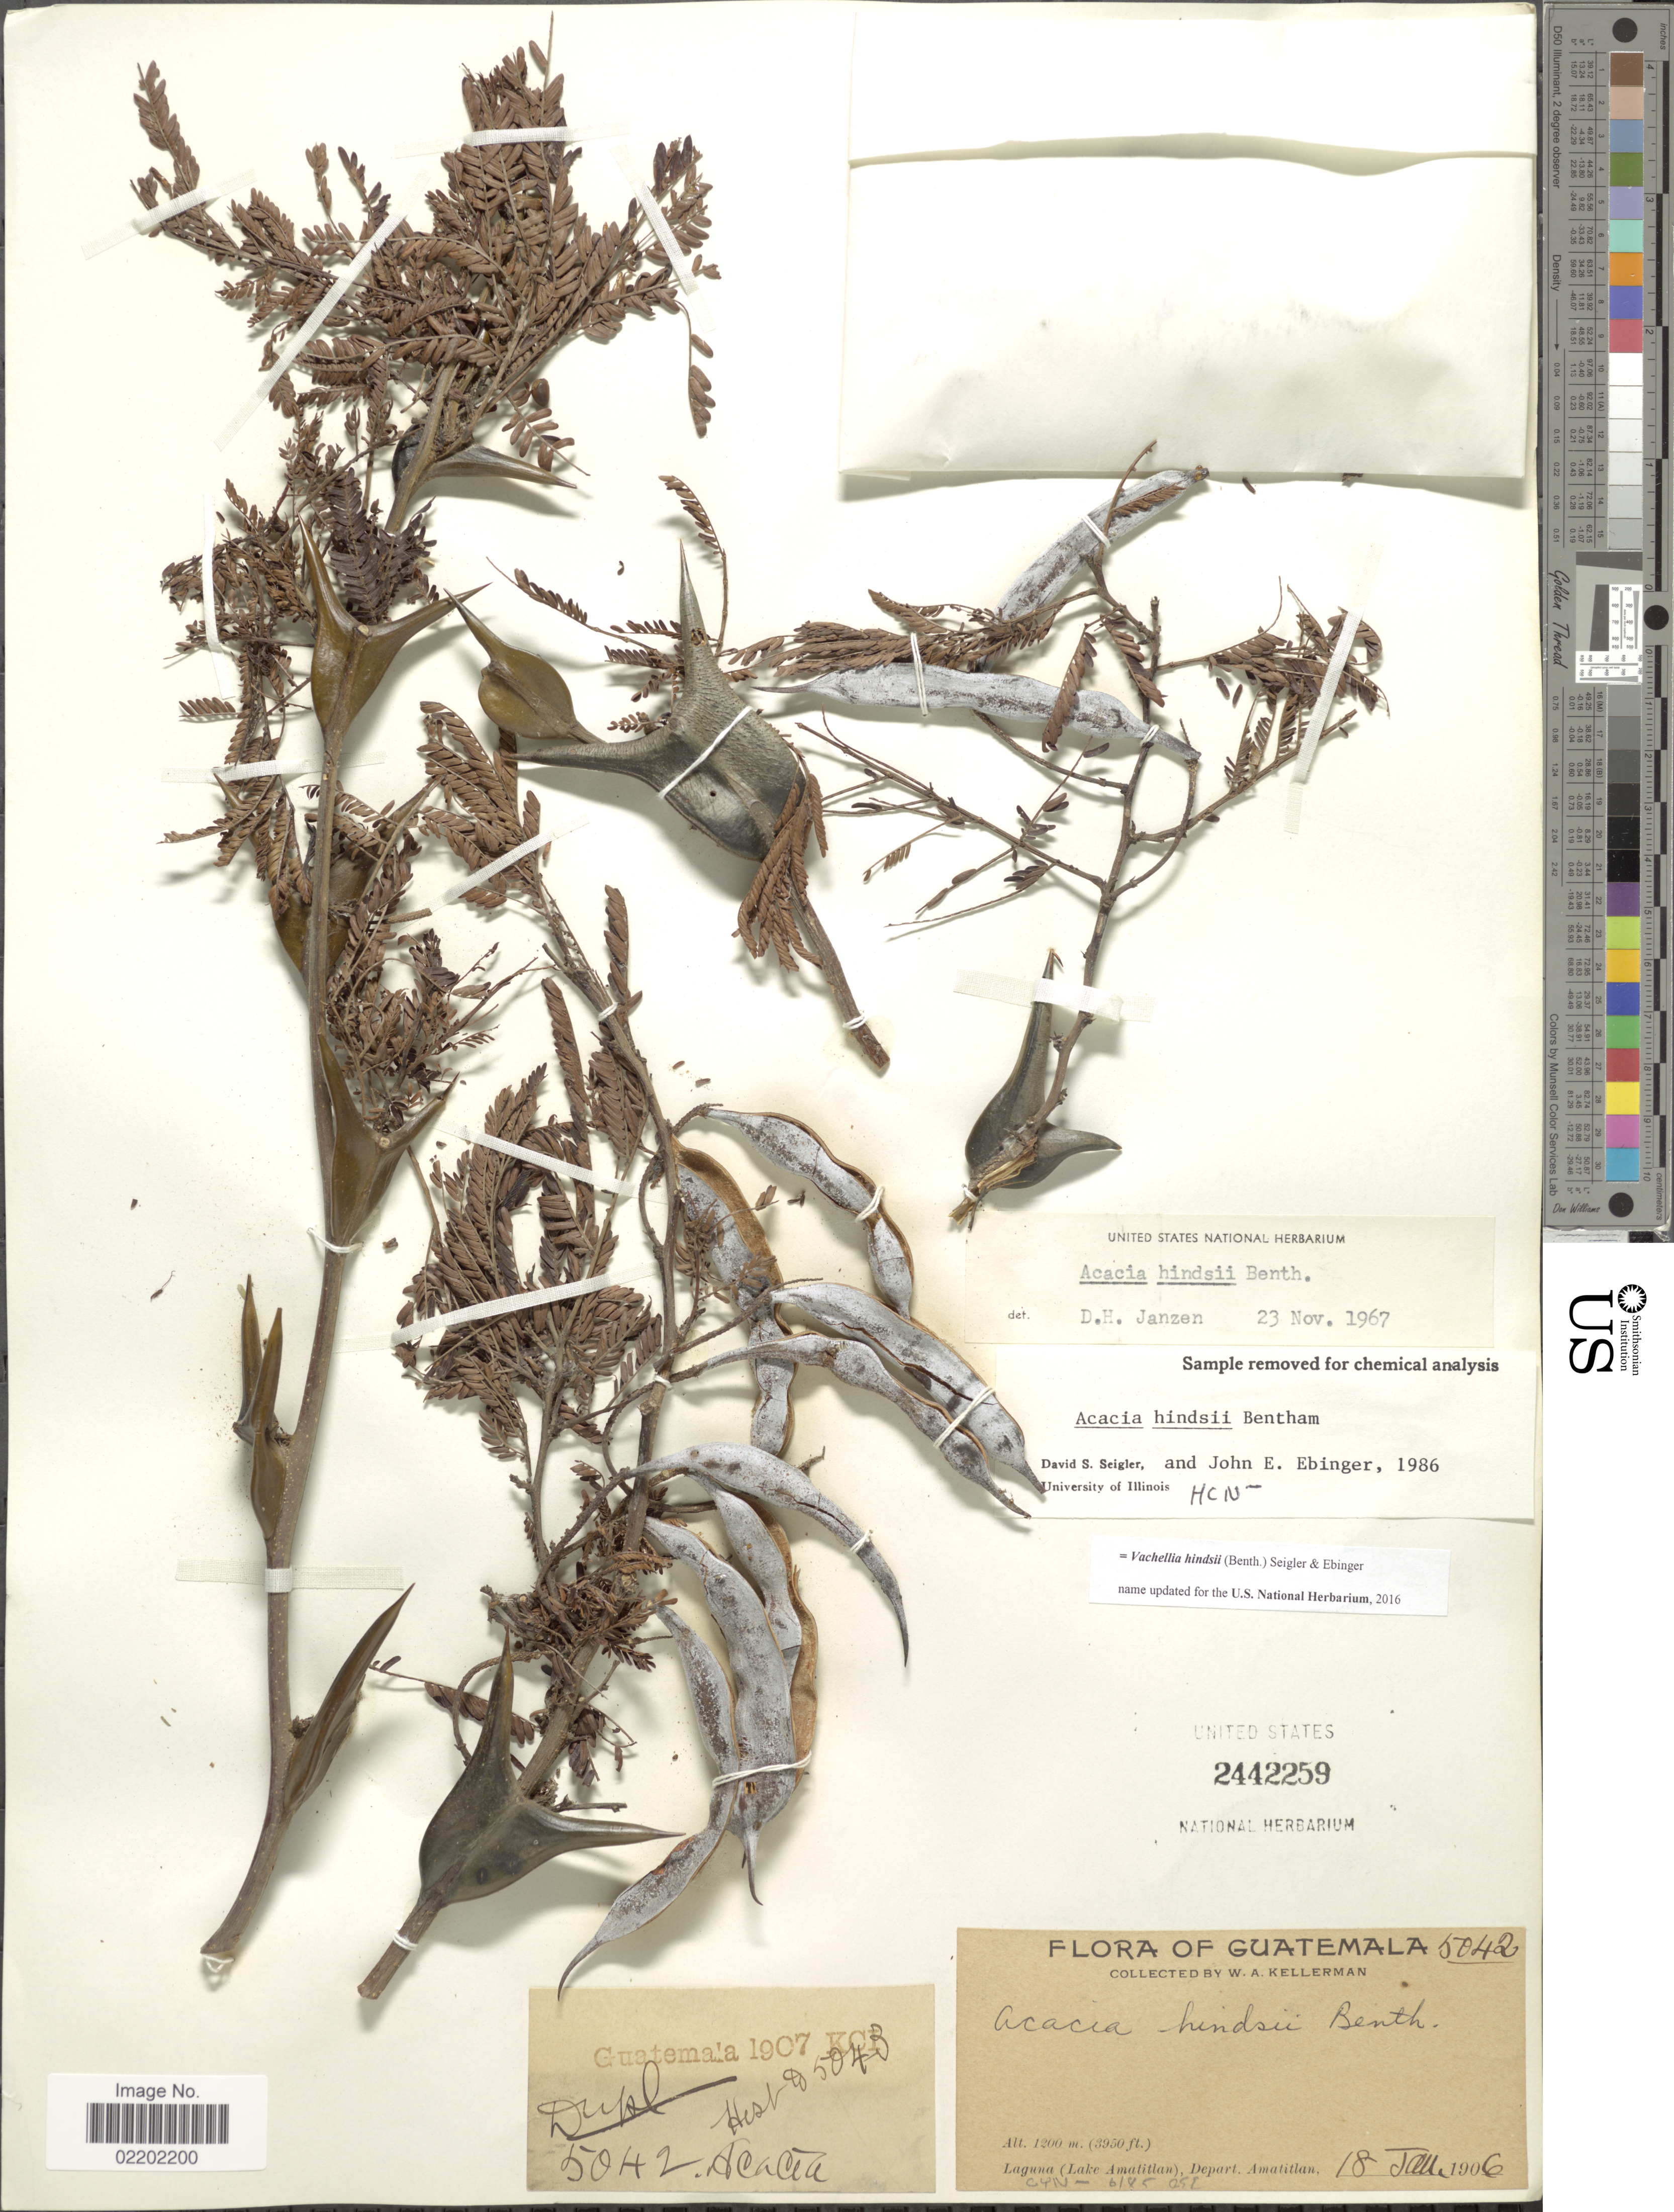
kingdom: Plantae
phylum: Tracheophyta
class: Magnoliopsida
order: Fabales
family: Fabaceae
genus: Vachellia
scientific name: Vachellia hindsii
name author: (Benth.) Seigler & Ebinger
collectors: W. Kellerman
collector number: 5042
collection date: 1906-01-18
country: Guatemala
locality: Laguna (Lake Amatitlan) Depart. Amatitlan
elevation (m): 1204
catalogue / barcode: US 2442259